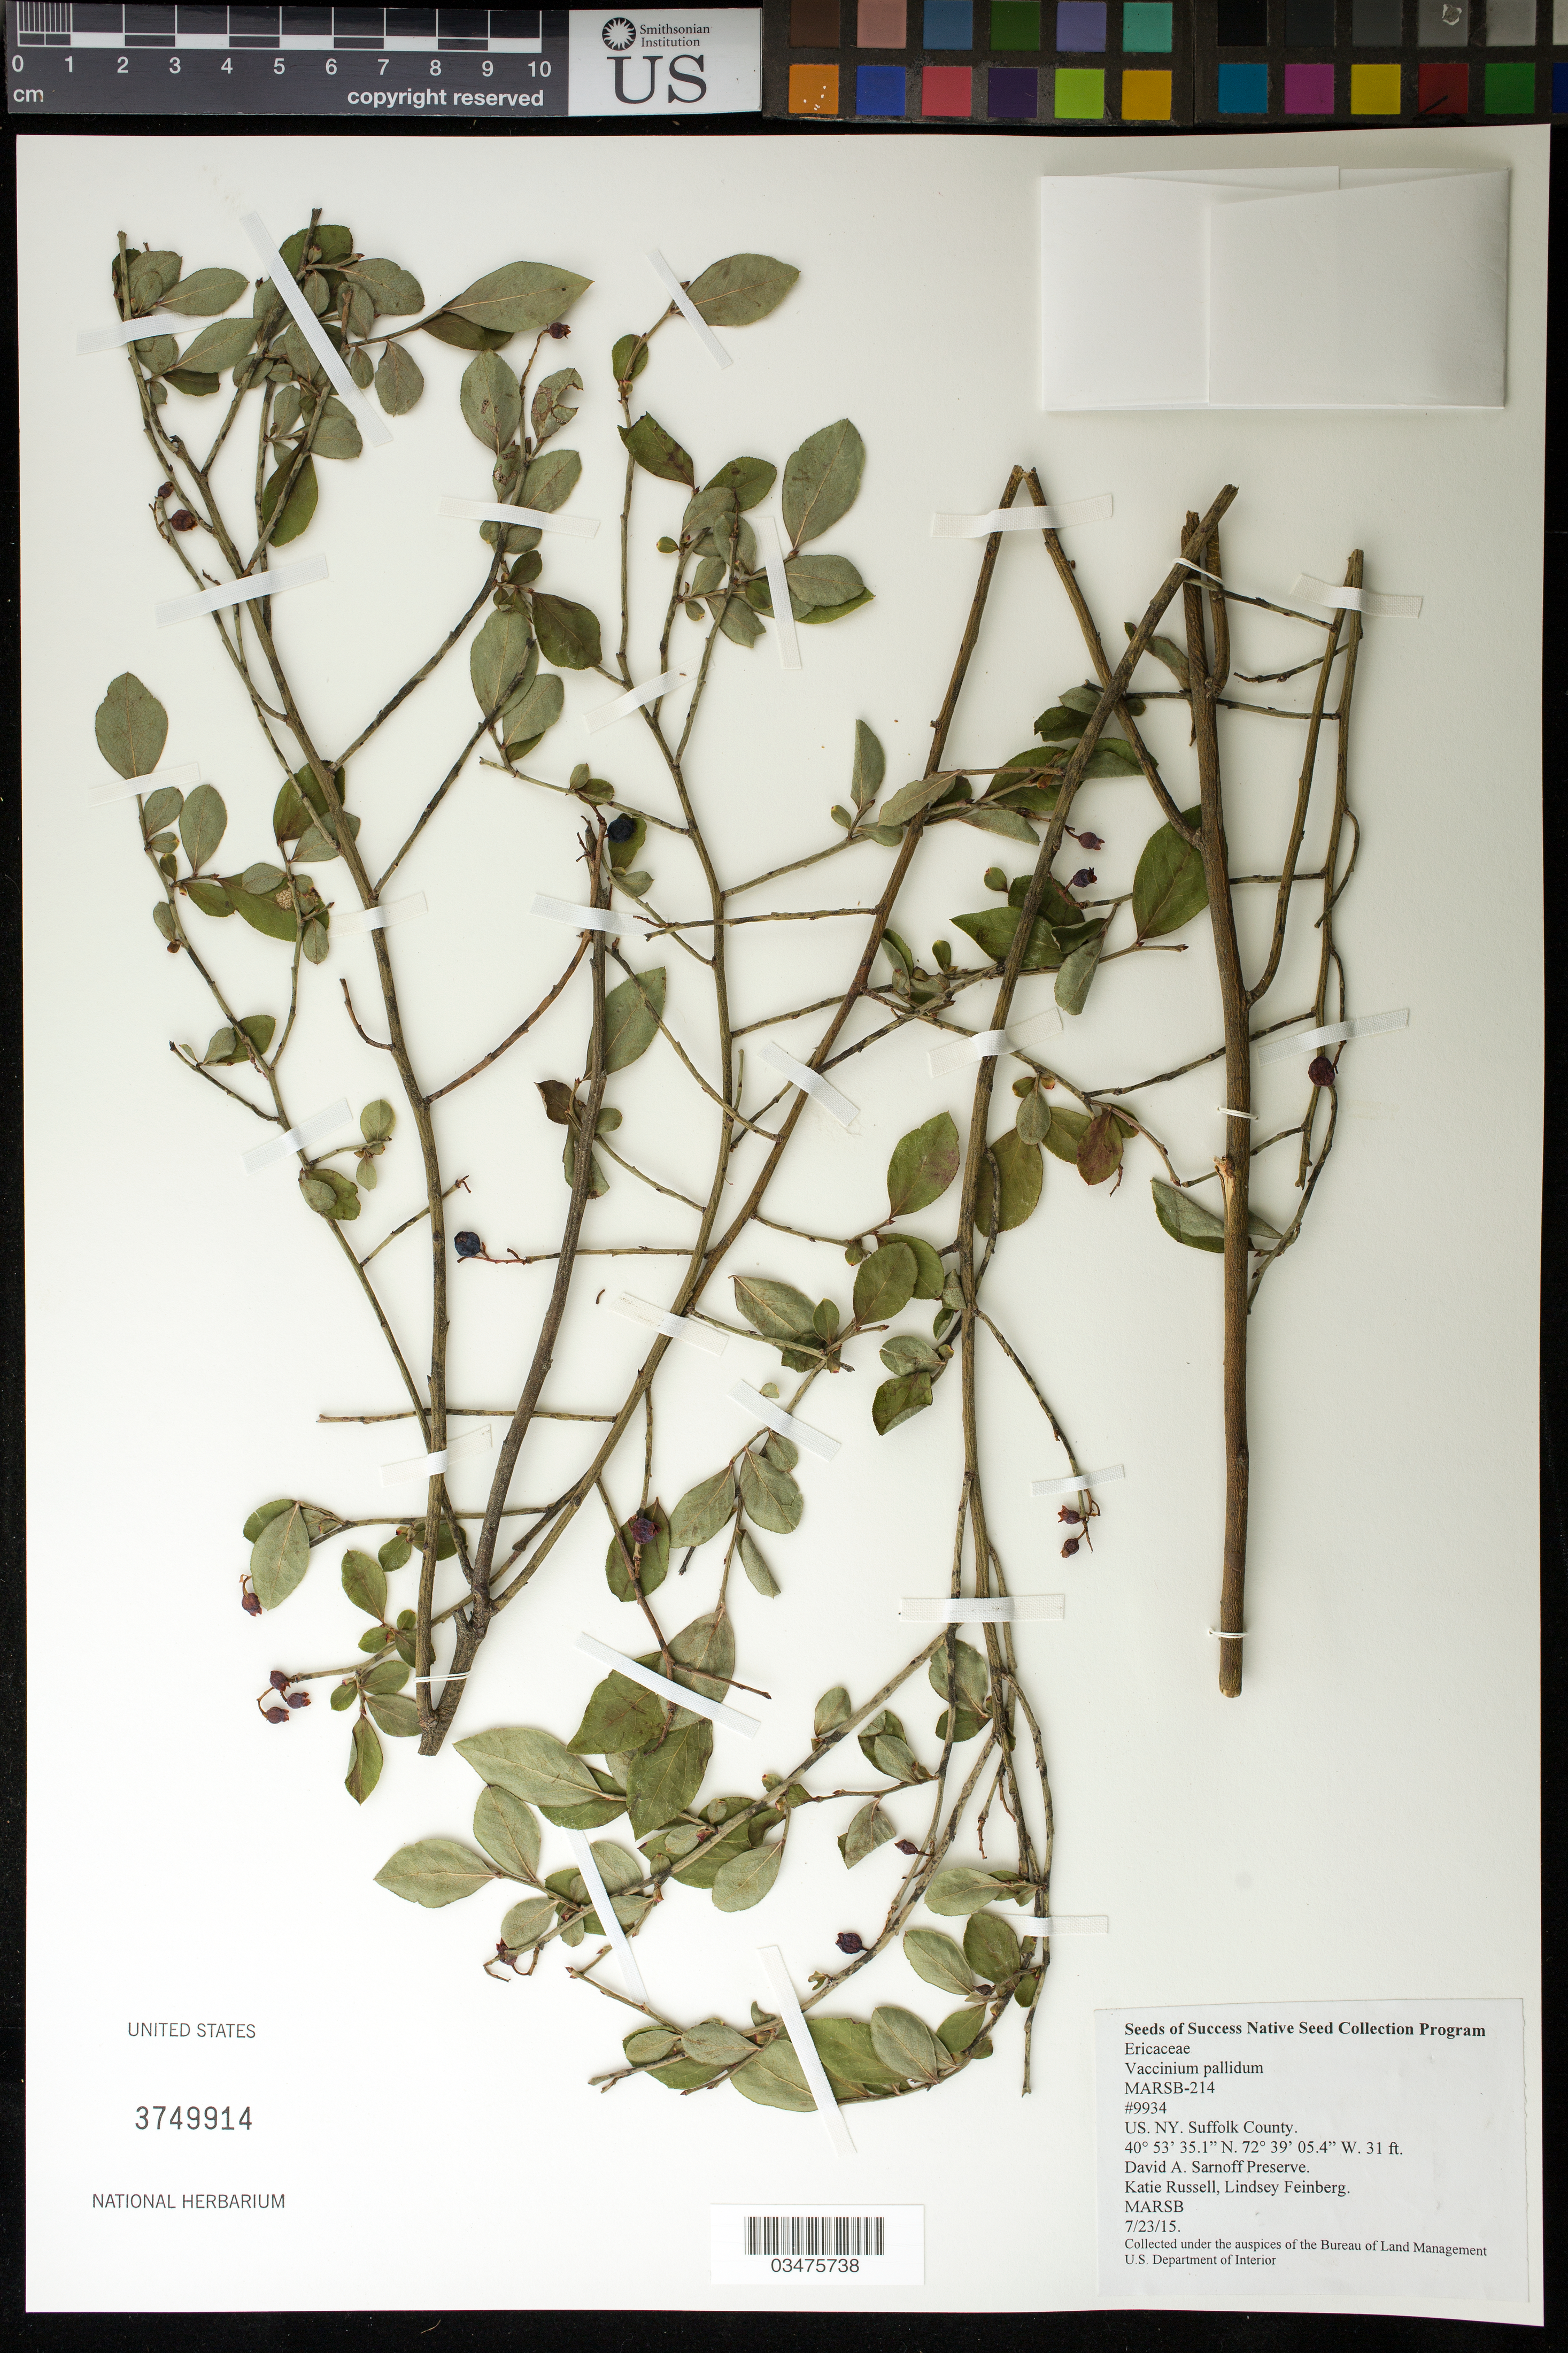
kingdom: Plantae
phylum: Tracheophyta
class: Magnoliopsida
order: Ericales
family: Ericaceae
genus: Vaccinium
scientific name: Vaccinium pallidum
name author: Aiton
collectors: K. Russell & L. Feinberg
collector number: MARSB-214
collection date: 2015-07-23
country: United States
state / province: New York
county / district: Suffolk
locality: David A. Sarnoff Preserve.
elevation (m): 9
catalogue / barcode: US 3749914